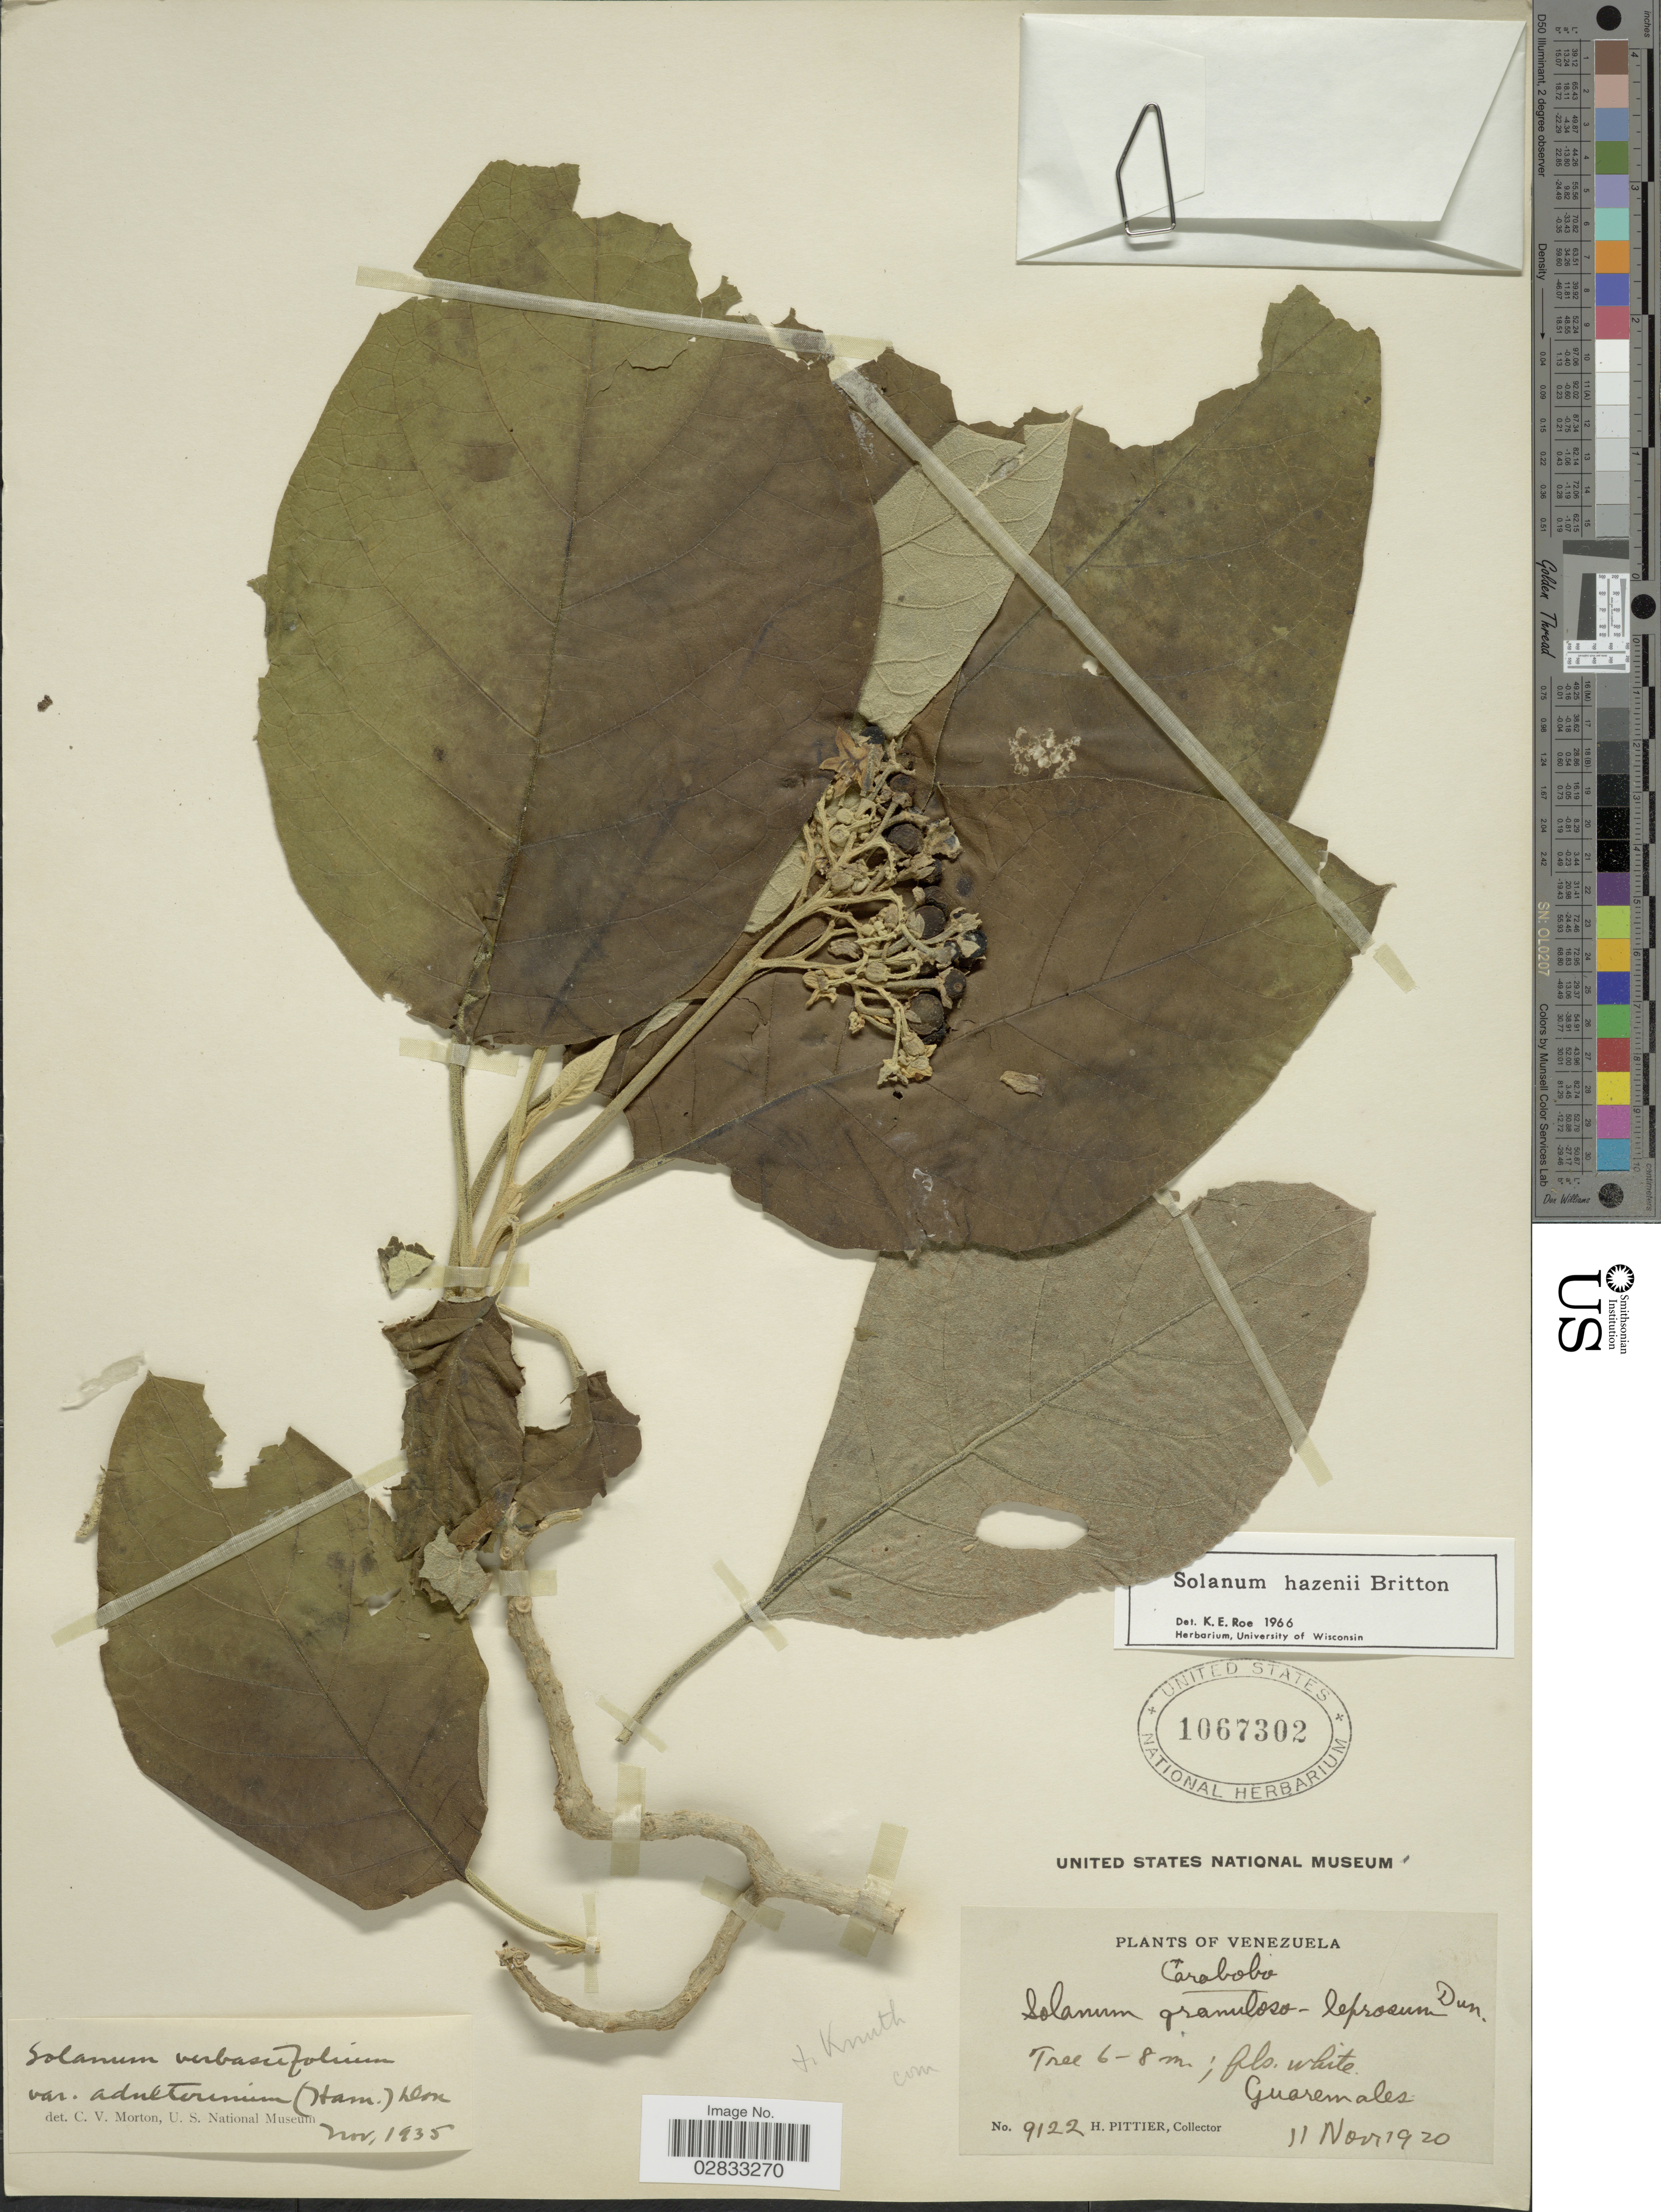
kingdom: Plantae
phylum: Tracheophyta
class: Magnoliopsida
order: Solanales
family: Solanaceae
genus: Solanum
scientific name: Solanum hazenii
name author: Britton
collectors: H. F. Pittier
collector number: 9122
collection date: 1920-11-11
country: Venezuela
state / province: Carabobo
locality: Guaremales.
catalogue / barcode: US 1067302